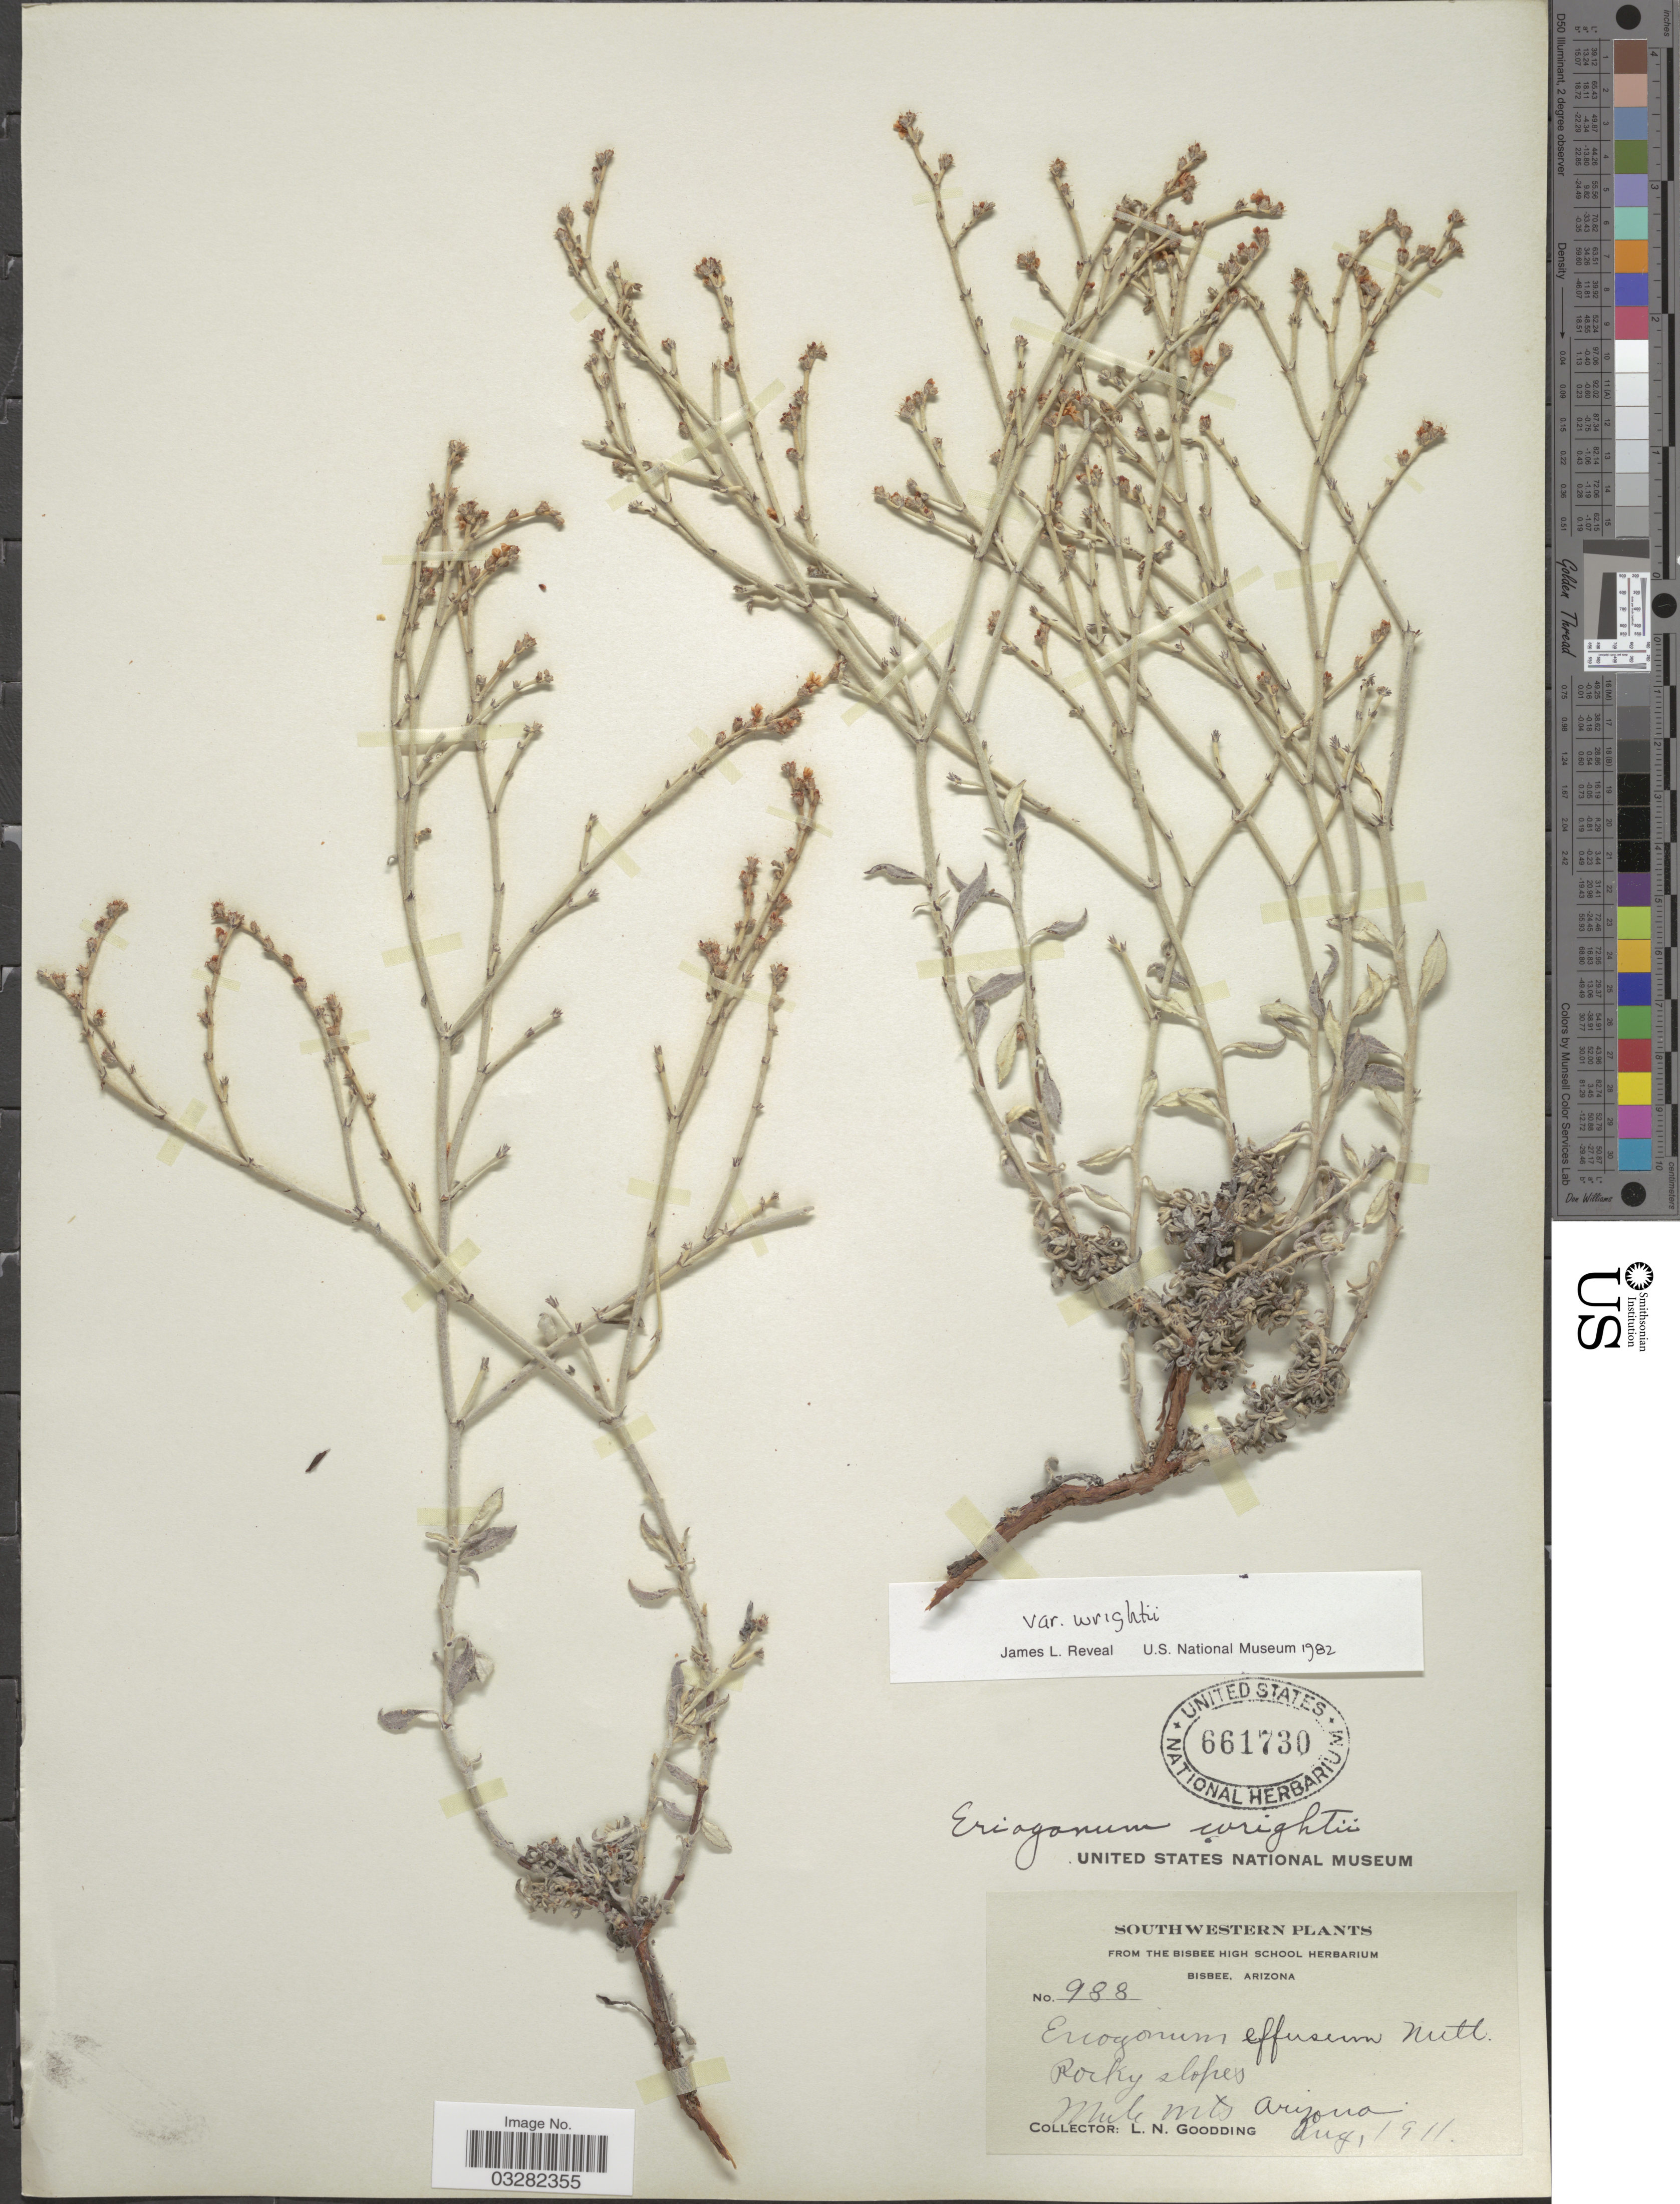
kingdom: Plantae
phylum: Tracheophyta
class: Magnoliopsida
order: Caryophyllales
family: Polygonaceae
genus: Eriogonum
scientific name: Eriogonum wrightii var. wrightii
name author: Torr. ex Benth.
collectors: L. N. Goodding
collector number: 988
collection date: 1911-08-01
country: United States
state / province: Arizona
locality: Southwestern. Mule Mts.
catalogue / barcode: US 661730